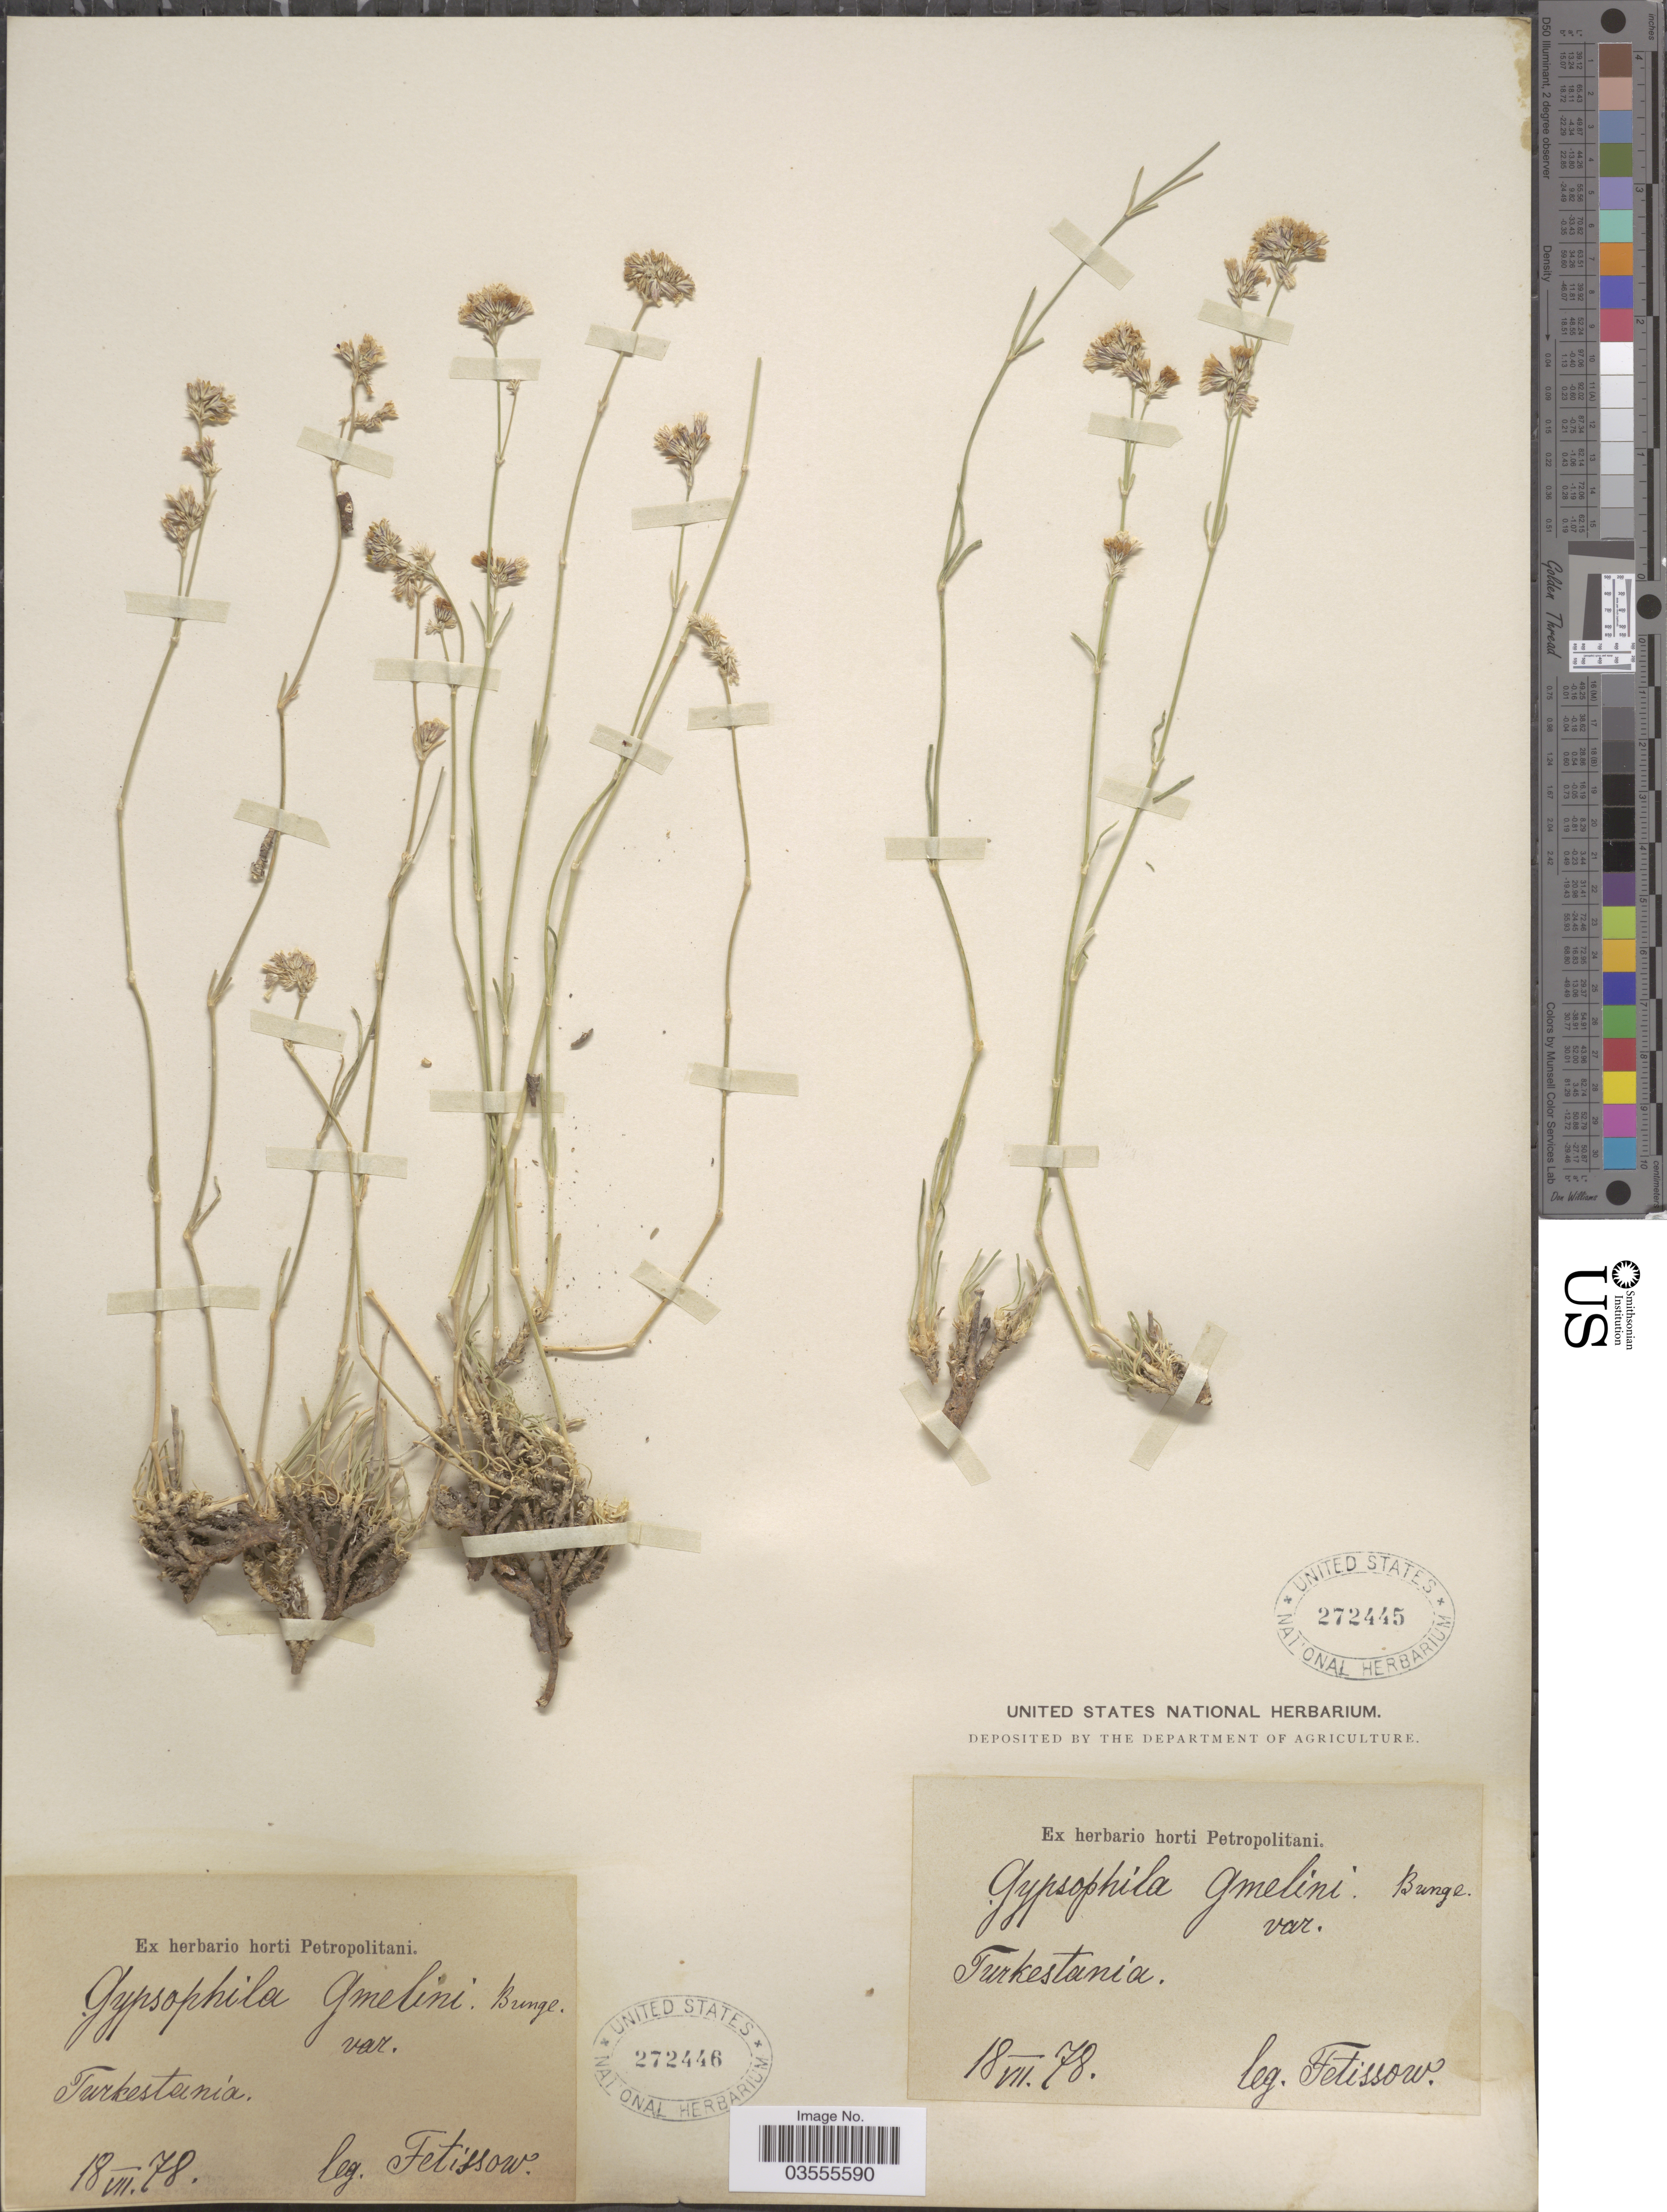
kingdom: Plantae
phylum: Tracheophyta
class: Magnoliopsida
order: Caryophyllales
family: Caryophyllaceae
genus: Gypsophila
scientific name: Gypsophila patrinii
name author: Ser.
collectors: -. Fetissow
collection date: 1878-07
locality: Turkestania.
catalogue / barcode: US 272446-2